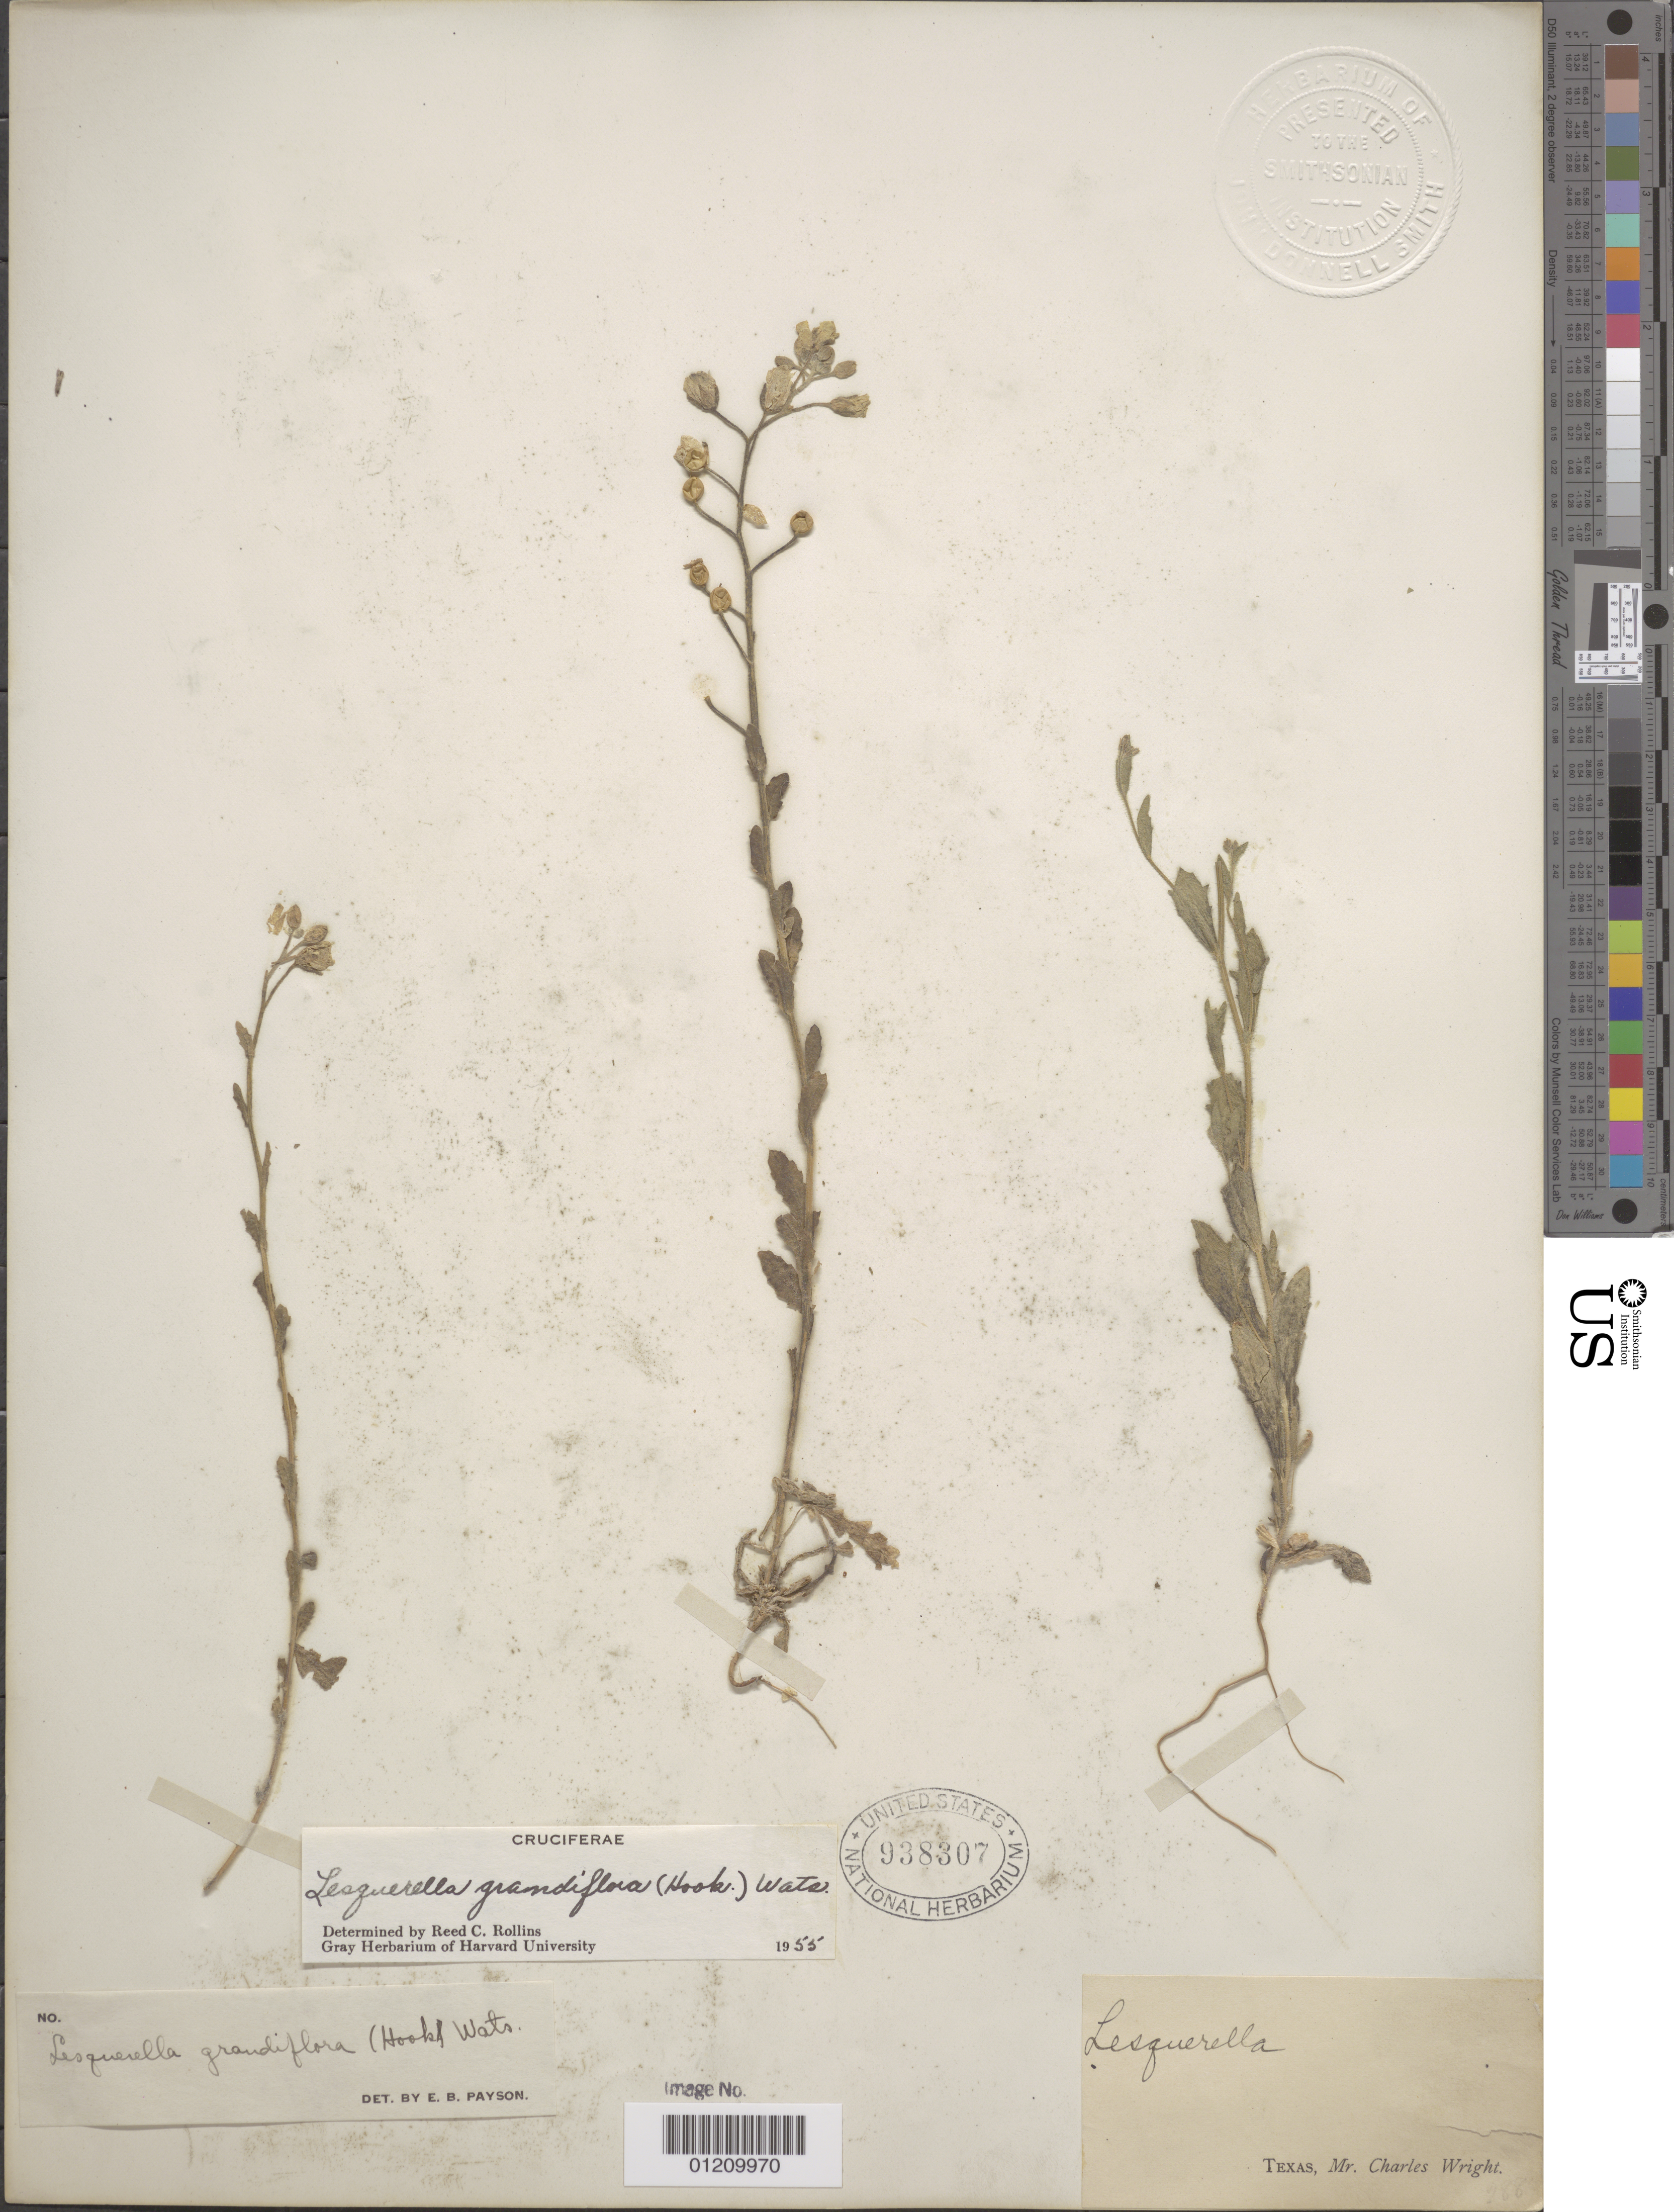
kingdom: Plantae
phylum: Tracheophyta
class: Magnoliopsida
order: Brassicales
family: Brassicaceae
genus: Lesquerella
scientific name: Lesquerella grandiflora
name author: S. Watson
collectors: C. Wright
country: United States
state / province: Texas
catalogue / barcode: US 938307